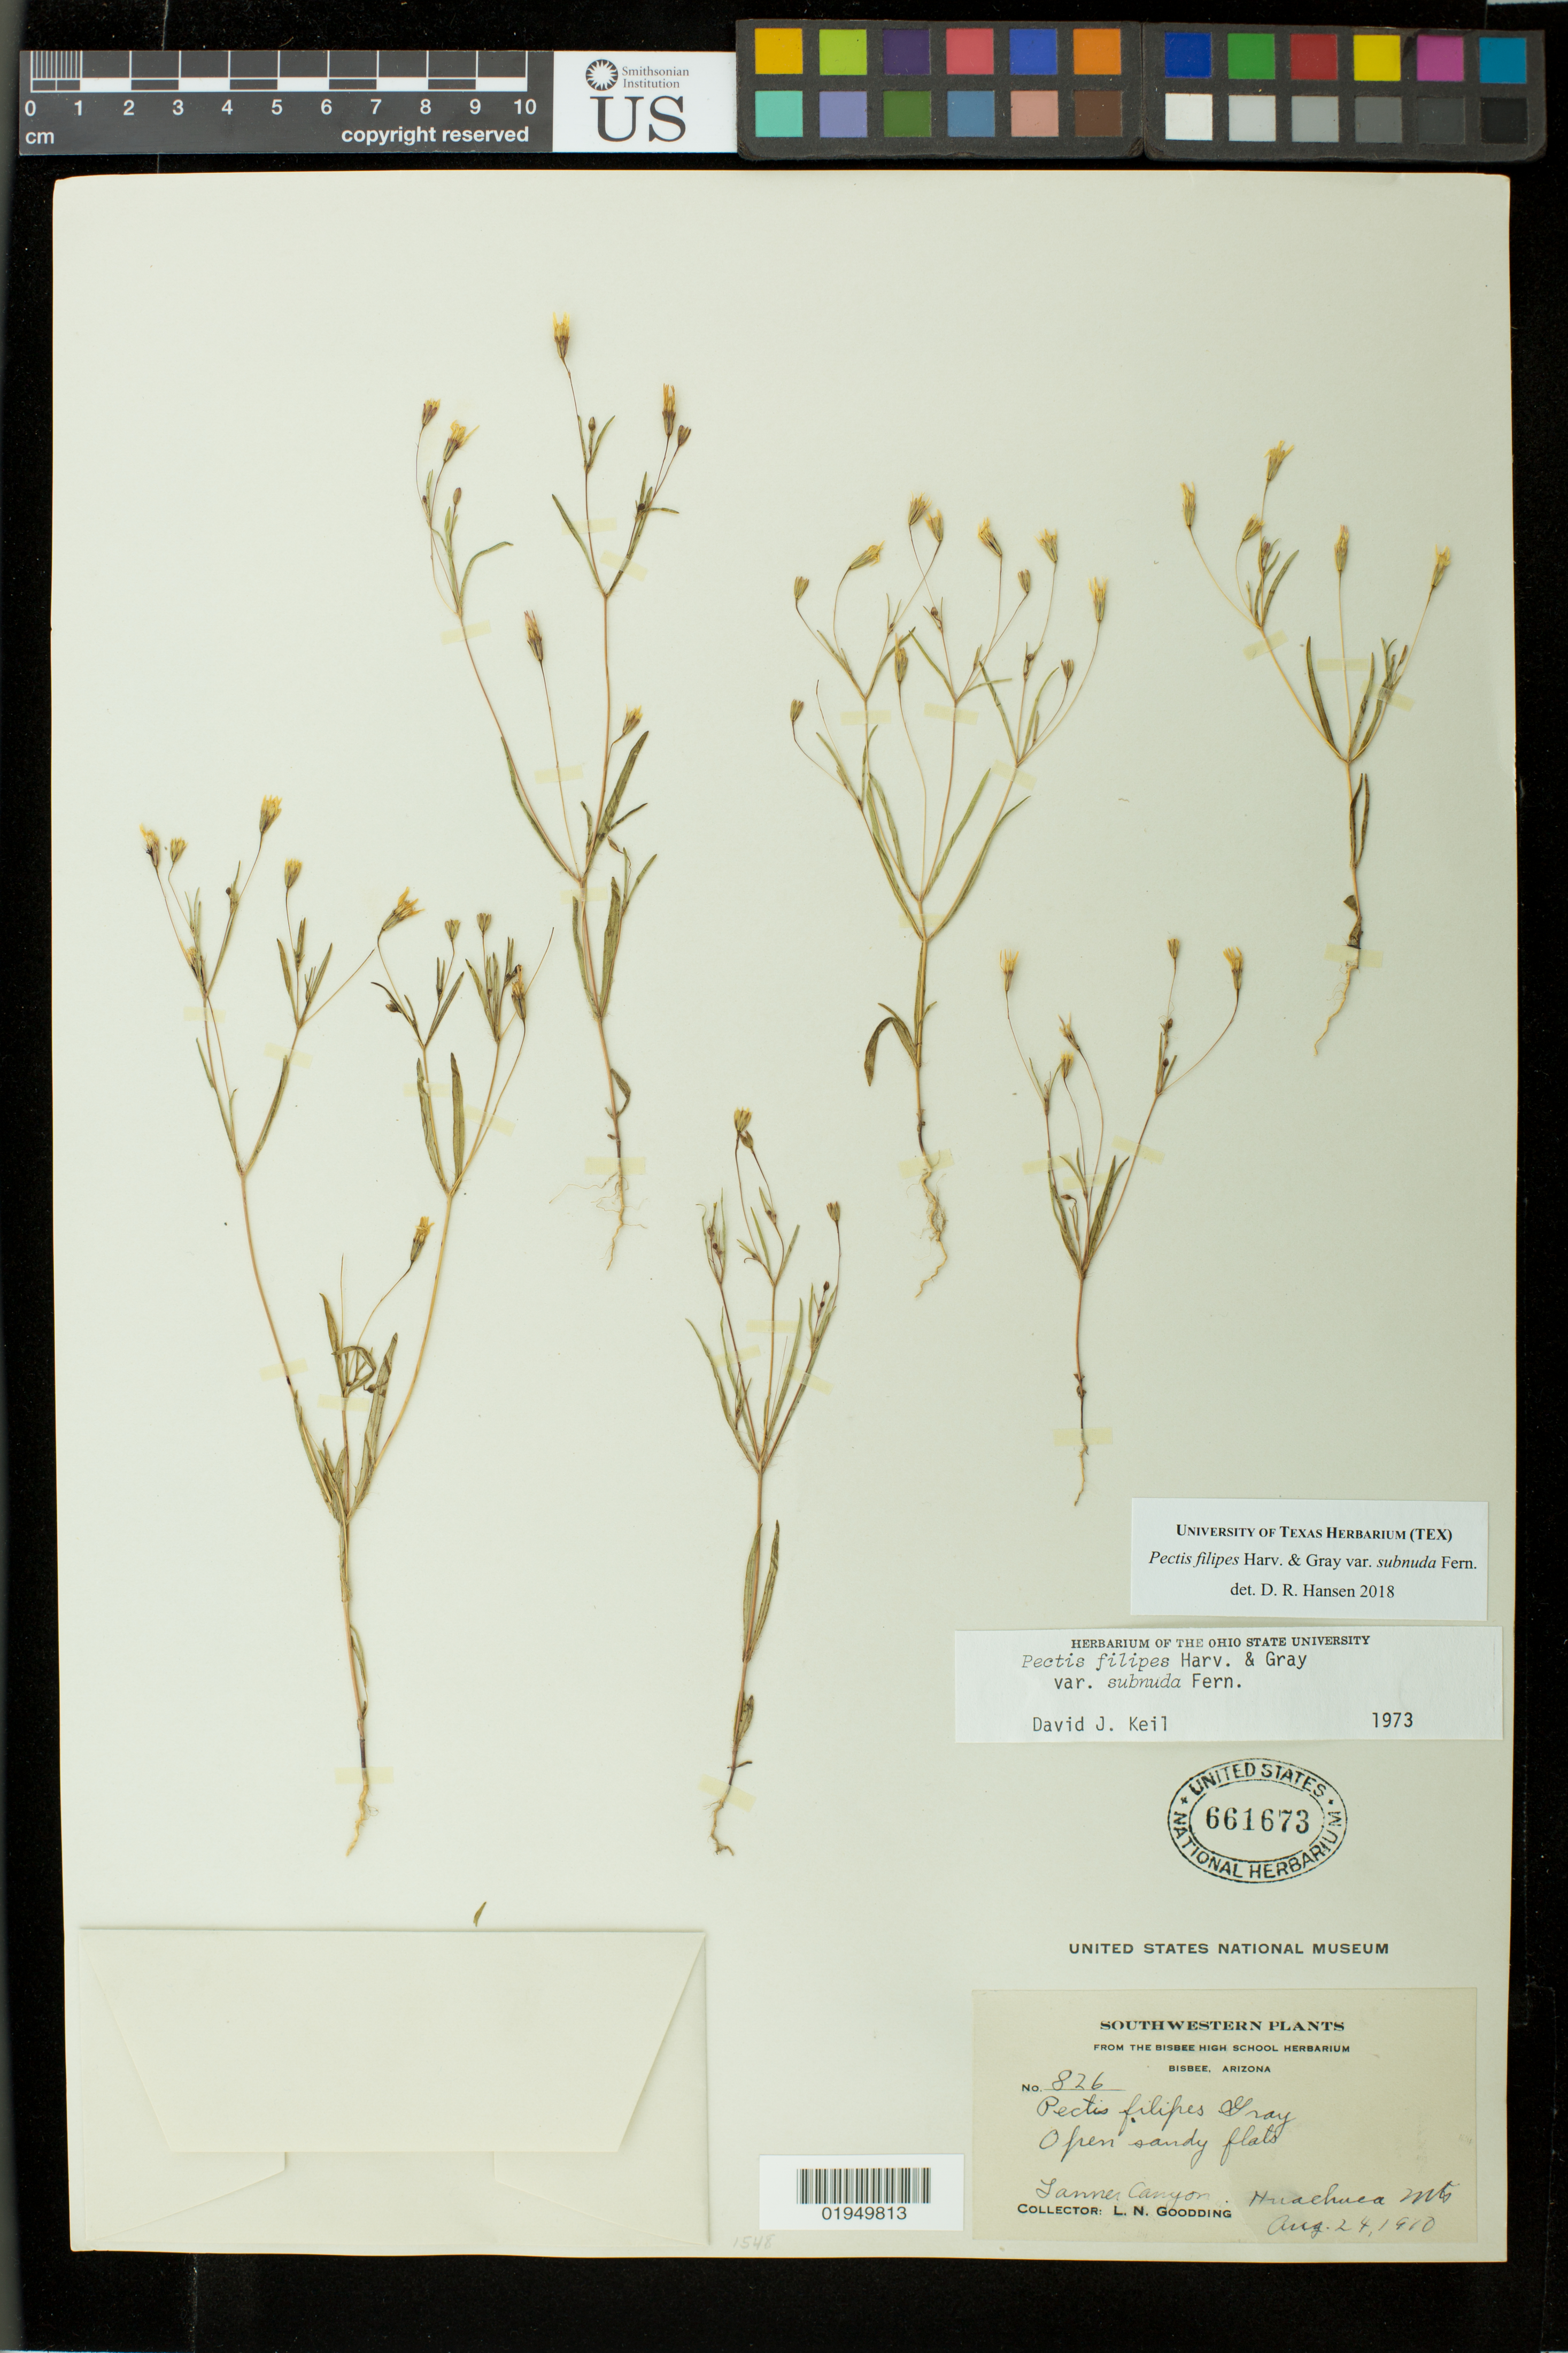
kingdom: Plantae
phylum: Tracheophyta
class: Magnoliopsida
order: Asterales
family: Asteraceae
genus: Pectis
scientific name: Pectis filipes var. subnuda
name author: Fernald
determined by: Hansen, D. R.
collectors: L. N. Goodding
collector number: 826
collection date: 1910-08-24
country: United States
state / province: Arizona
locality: Tanner Canyon. Huachuca Mts.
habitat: Open, sandy flats.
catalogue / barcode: US 661673